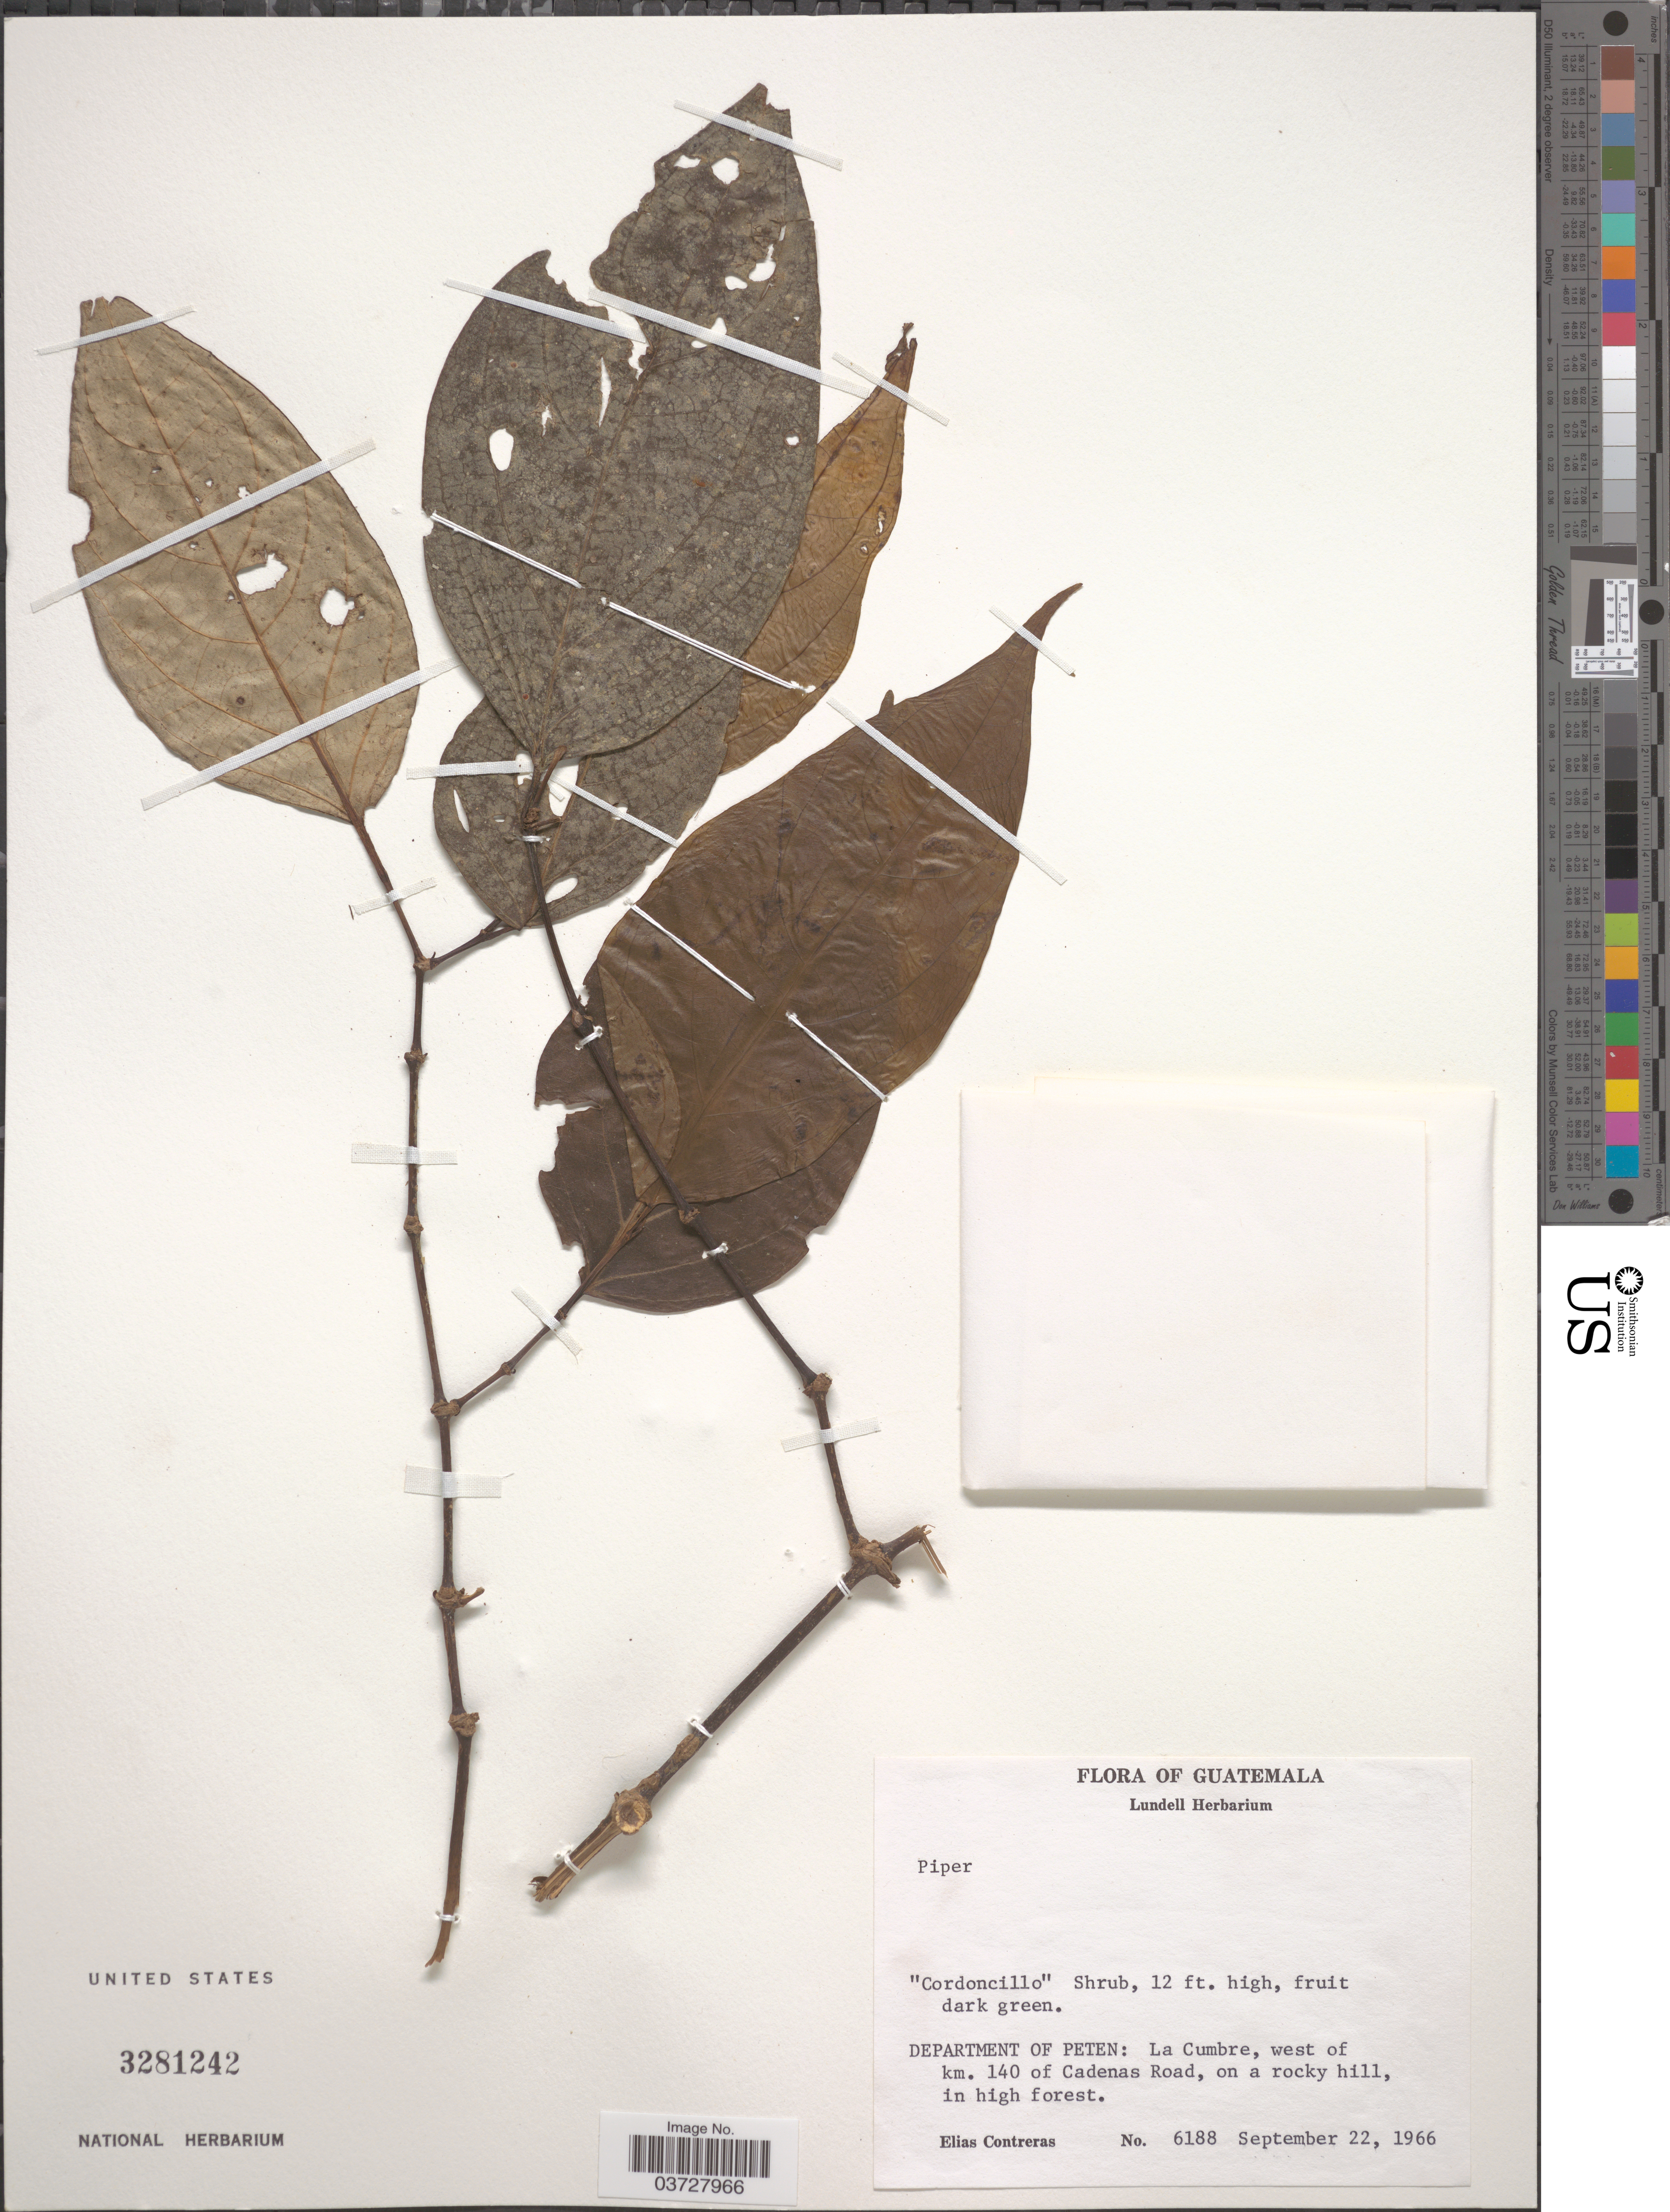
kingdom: Plantae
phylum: Tracheophyta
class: Magnoliopsida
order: Piperales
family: Piperaceae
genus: Piper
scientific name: Piper sp.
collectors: E. Contreras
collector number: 6188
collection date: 1966-09-22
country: Guatemala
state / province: El Peten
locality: Department of Peten: La Cumbre, west of km. 140 of Cadenas Road.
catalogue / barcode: US 3281242